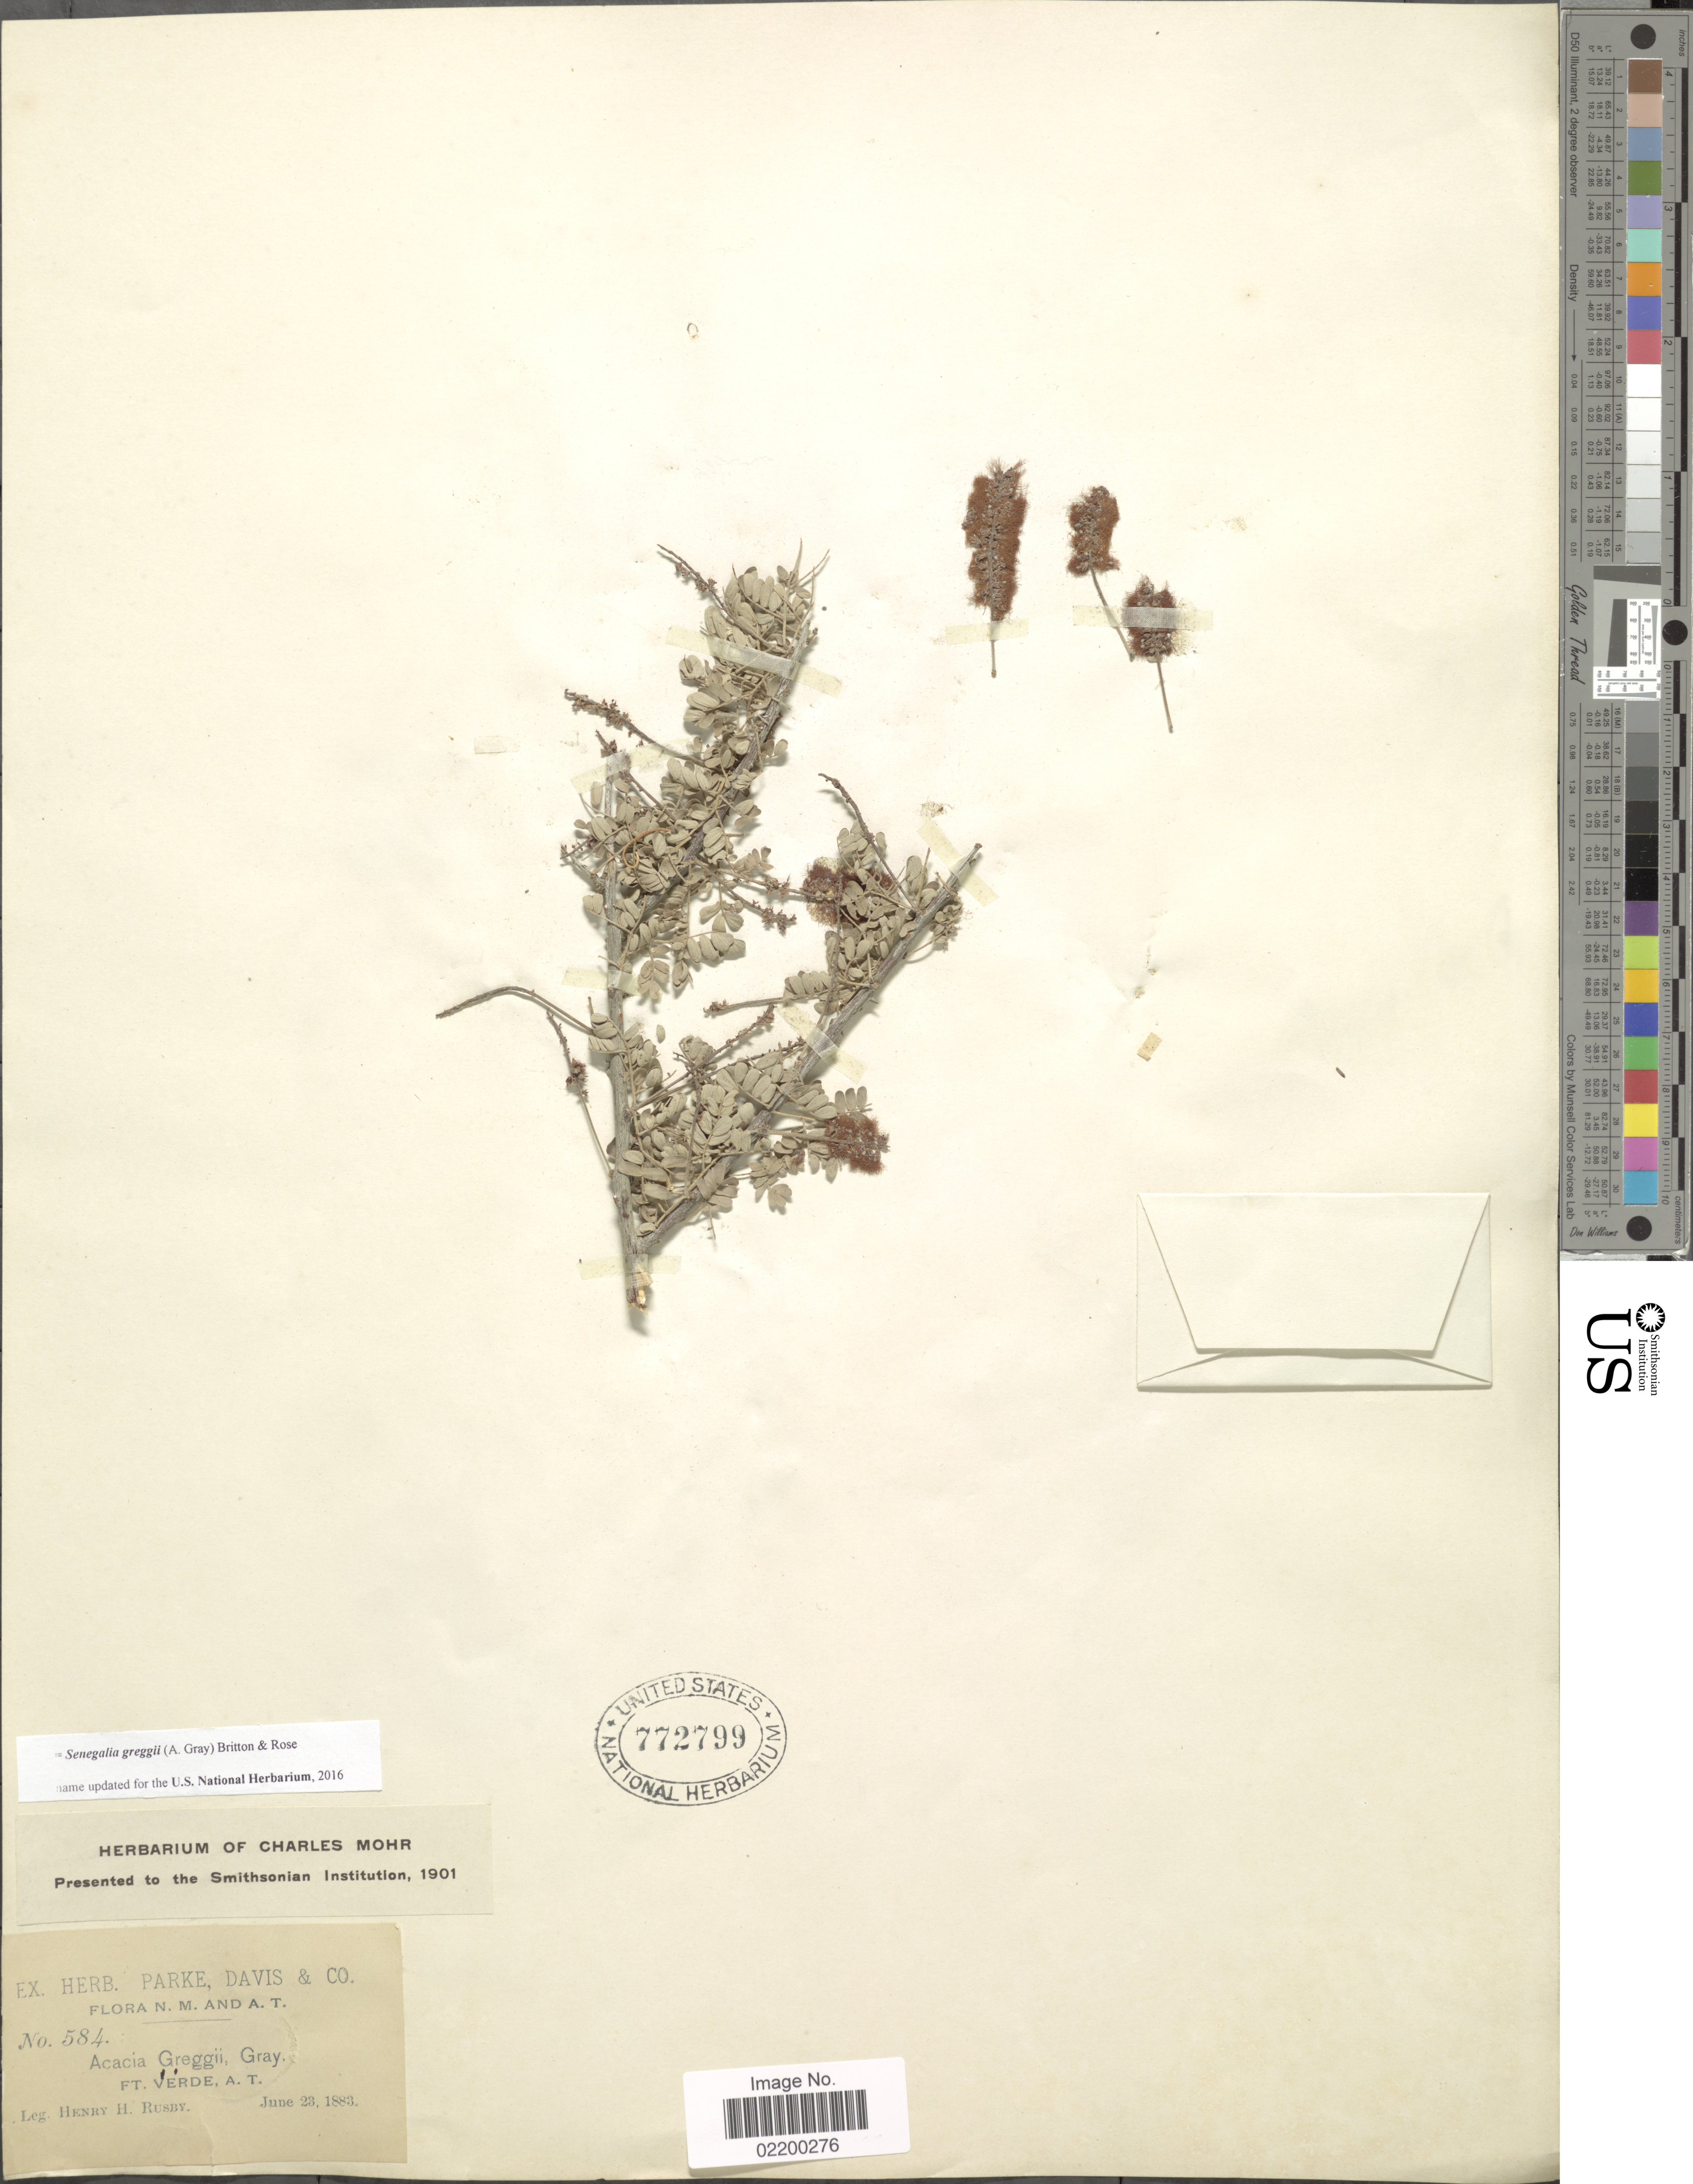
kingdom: Plantae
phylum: Tracheophyta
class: Magnoliopsida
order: Fabales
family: Fabaceae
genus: Senegalia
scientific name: Senegalia greggii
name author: (A. Gray) Britton & Rose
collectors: H. H. Rusby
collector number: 584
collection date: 1883-06-23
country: United States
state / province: New Mexico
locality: N.M and A.T. Ft Verde, A.T.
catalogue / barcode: US 772799